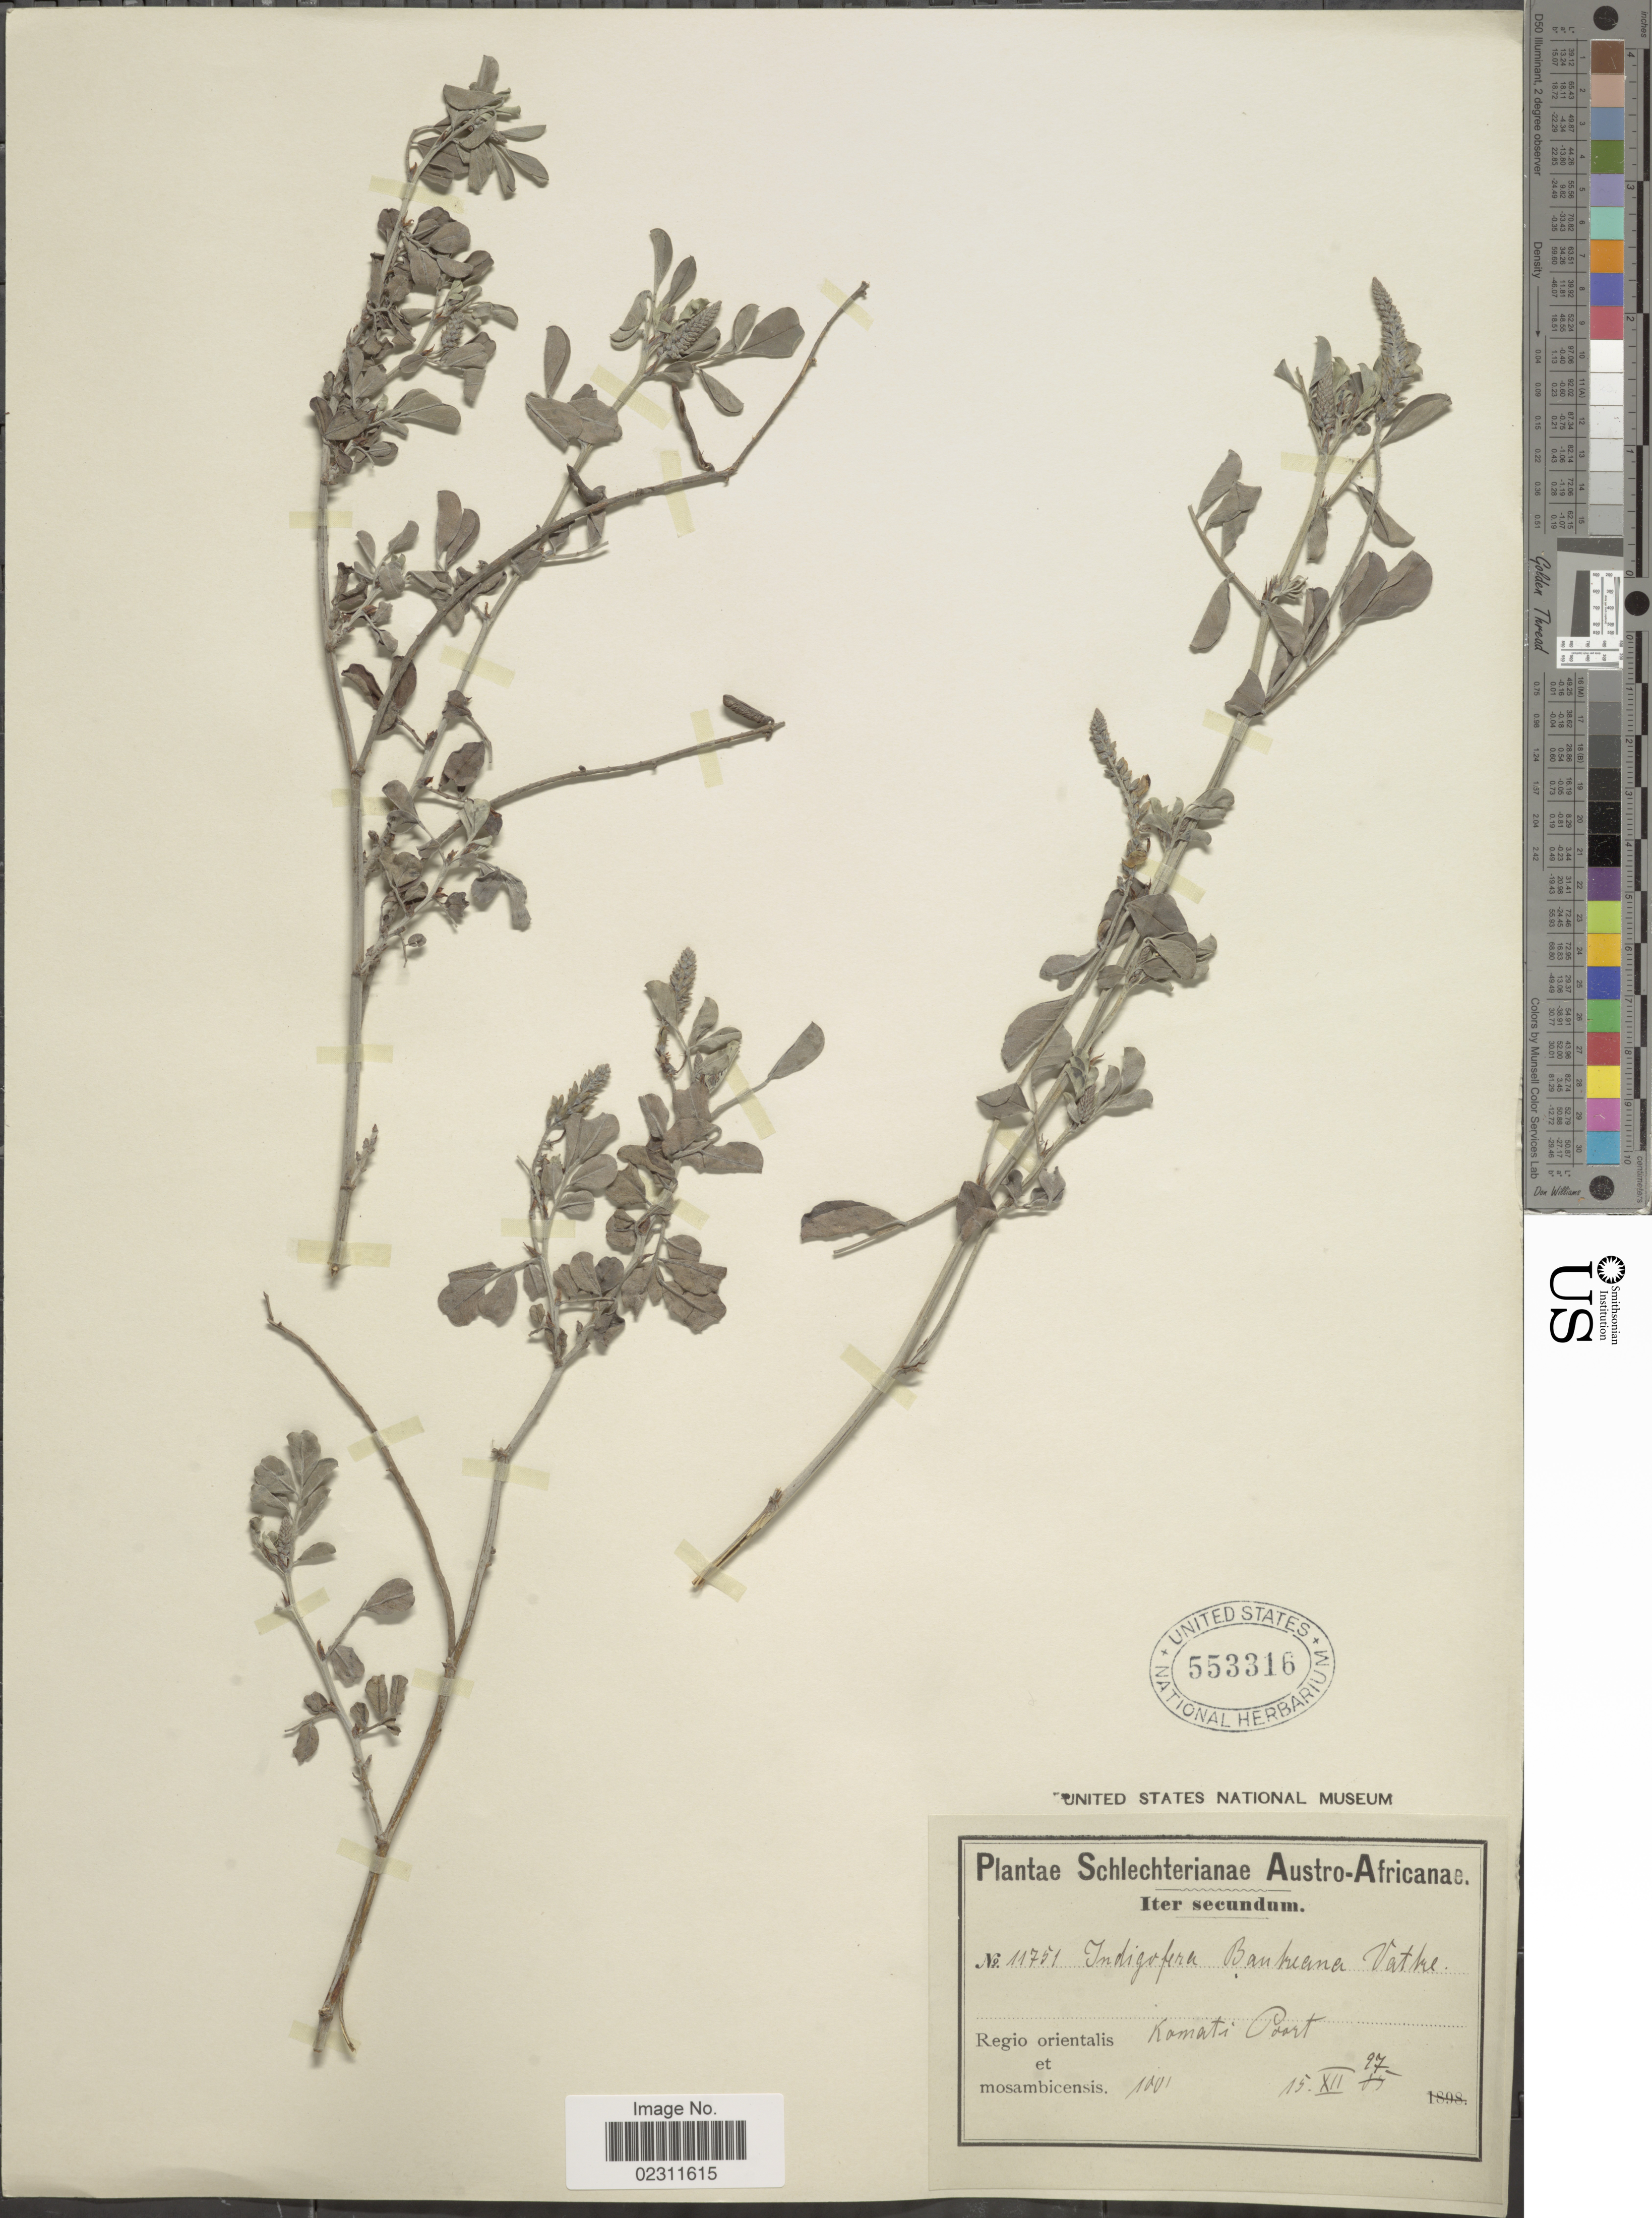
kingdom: Plantae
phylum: Tracheophyta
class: Magnoliopsida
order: Fabales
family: Fabaceae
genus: Indigofera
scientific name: Indigofera bantreana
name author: Vatke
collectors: Schlechter, --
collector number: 11751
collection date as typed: Transcribed d/m/y: 15/12/97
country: South Africa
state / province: Mpumalanga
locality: Austro-Africanae, Komati Poort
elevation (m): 30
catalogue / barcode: US 553316